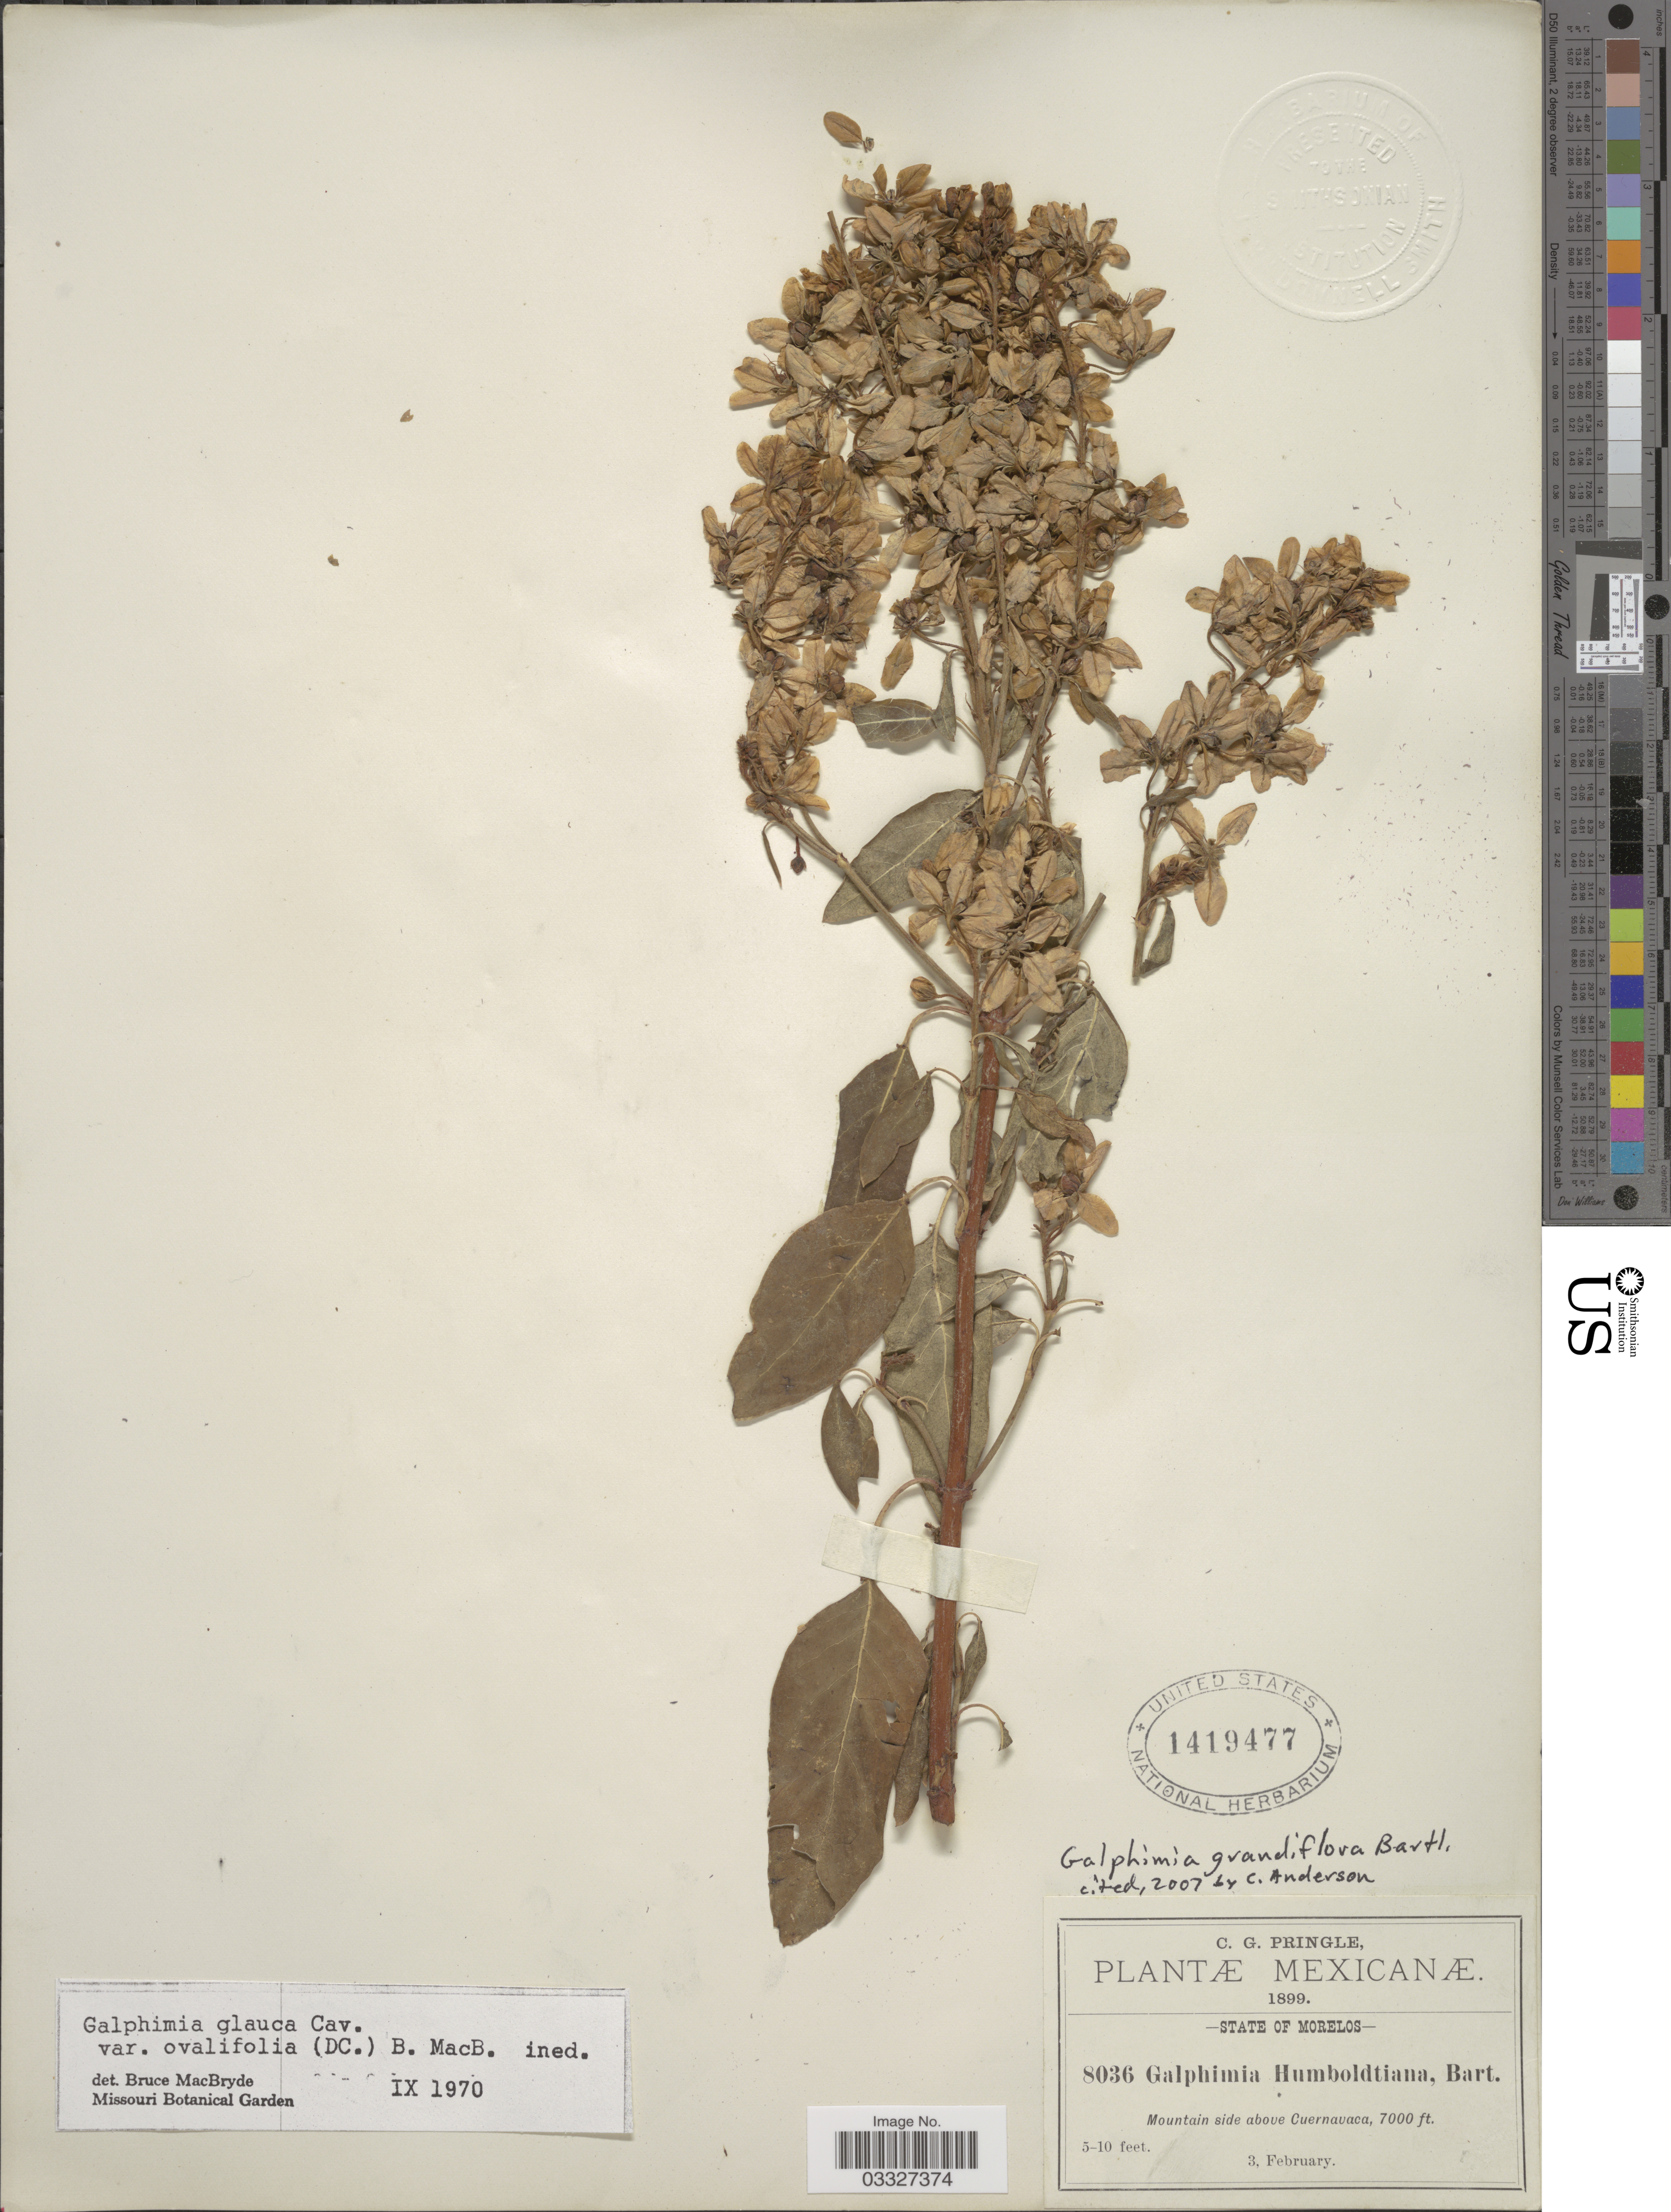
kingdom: Plantae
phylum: Tracheophyta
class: Magnoliopsida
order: Malpighiales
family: Malpighiaceae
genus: Galphimia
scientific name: Galphimia grandiflora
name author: Bartl.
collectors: C. G. Pringle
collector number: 8036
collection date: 1899-02-03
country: Mexico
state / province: Morelos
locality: Mountain side above Cuernavaca.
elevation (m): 2134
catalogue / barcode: US 1419477